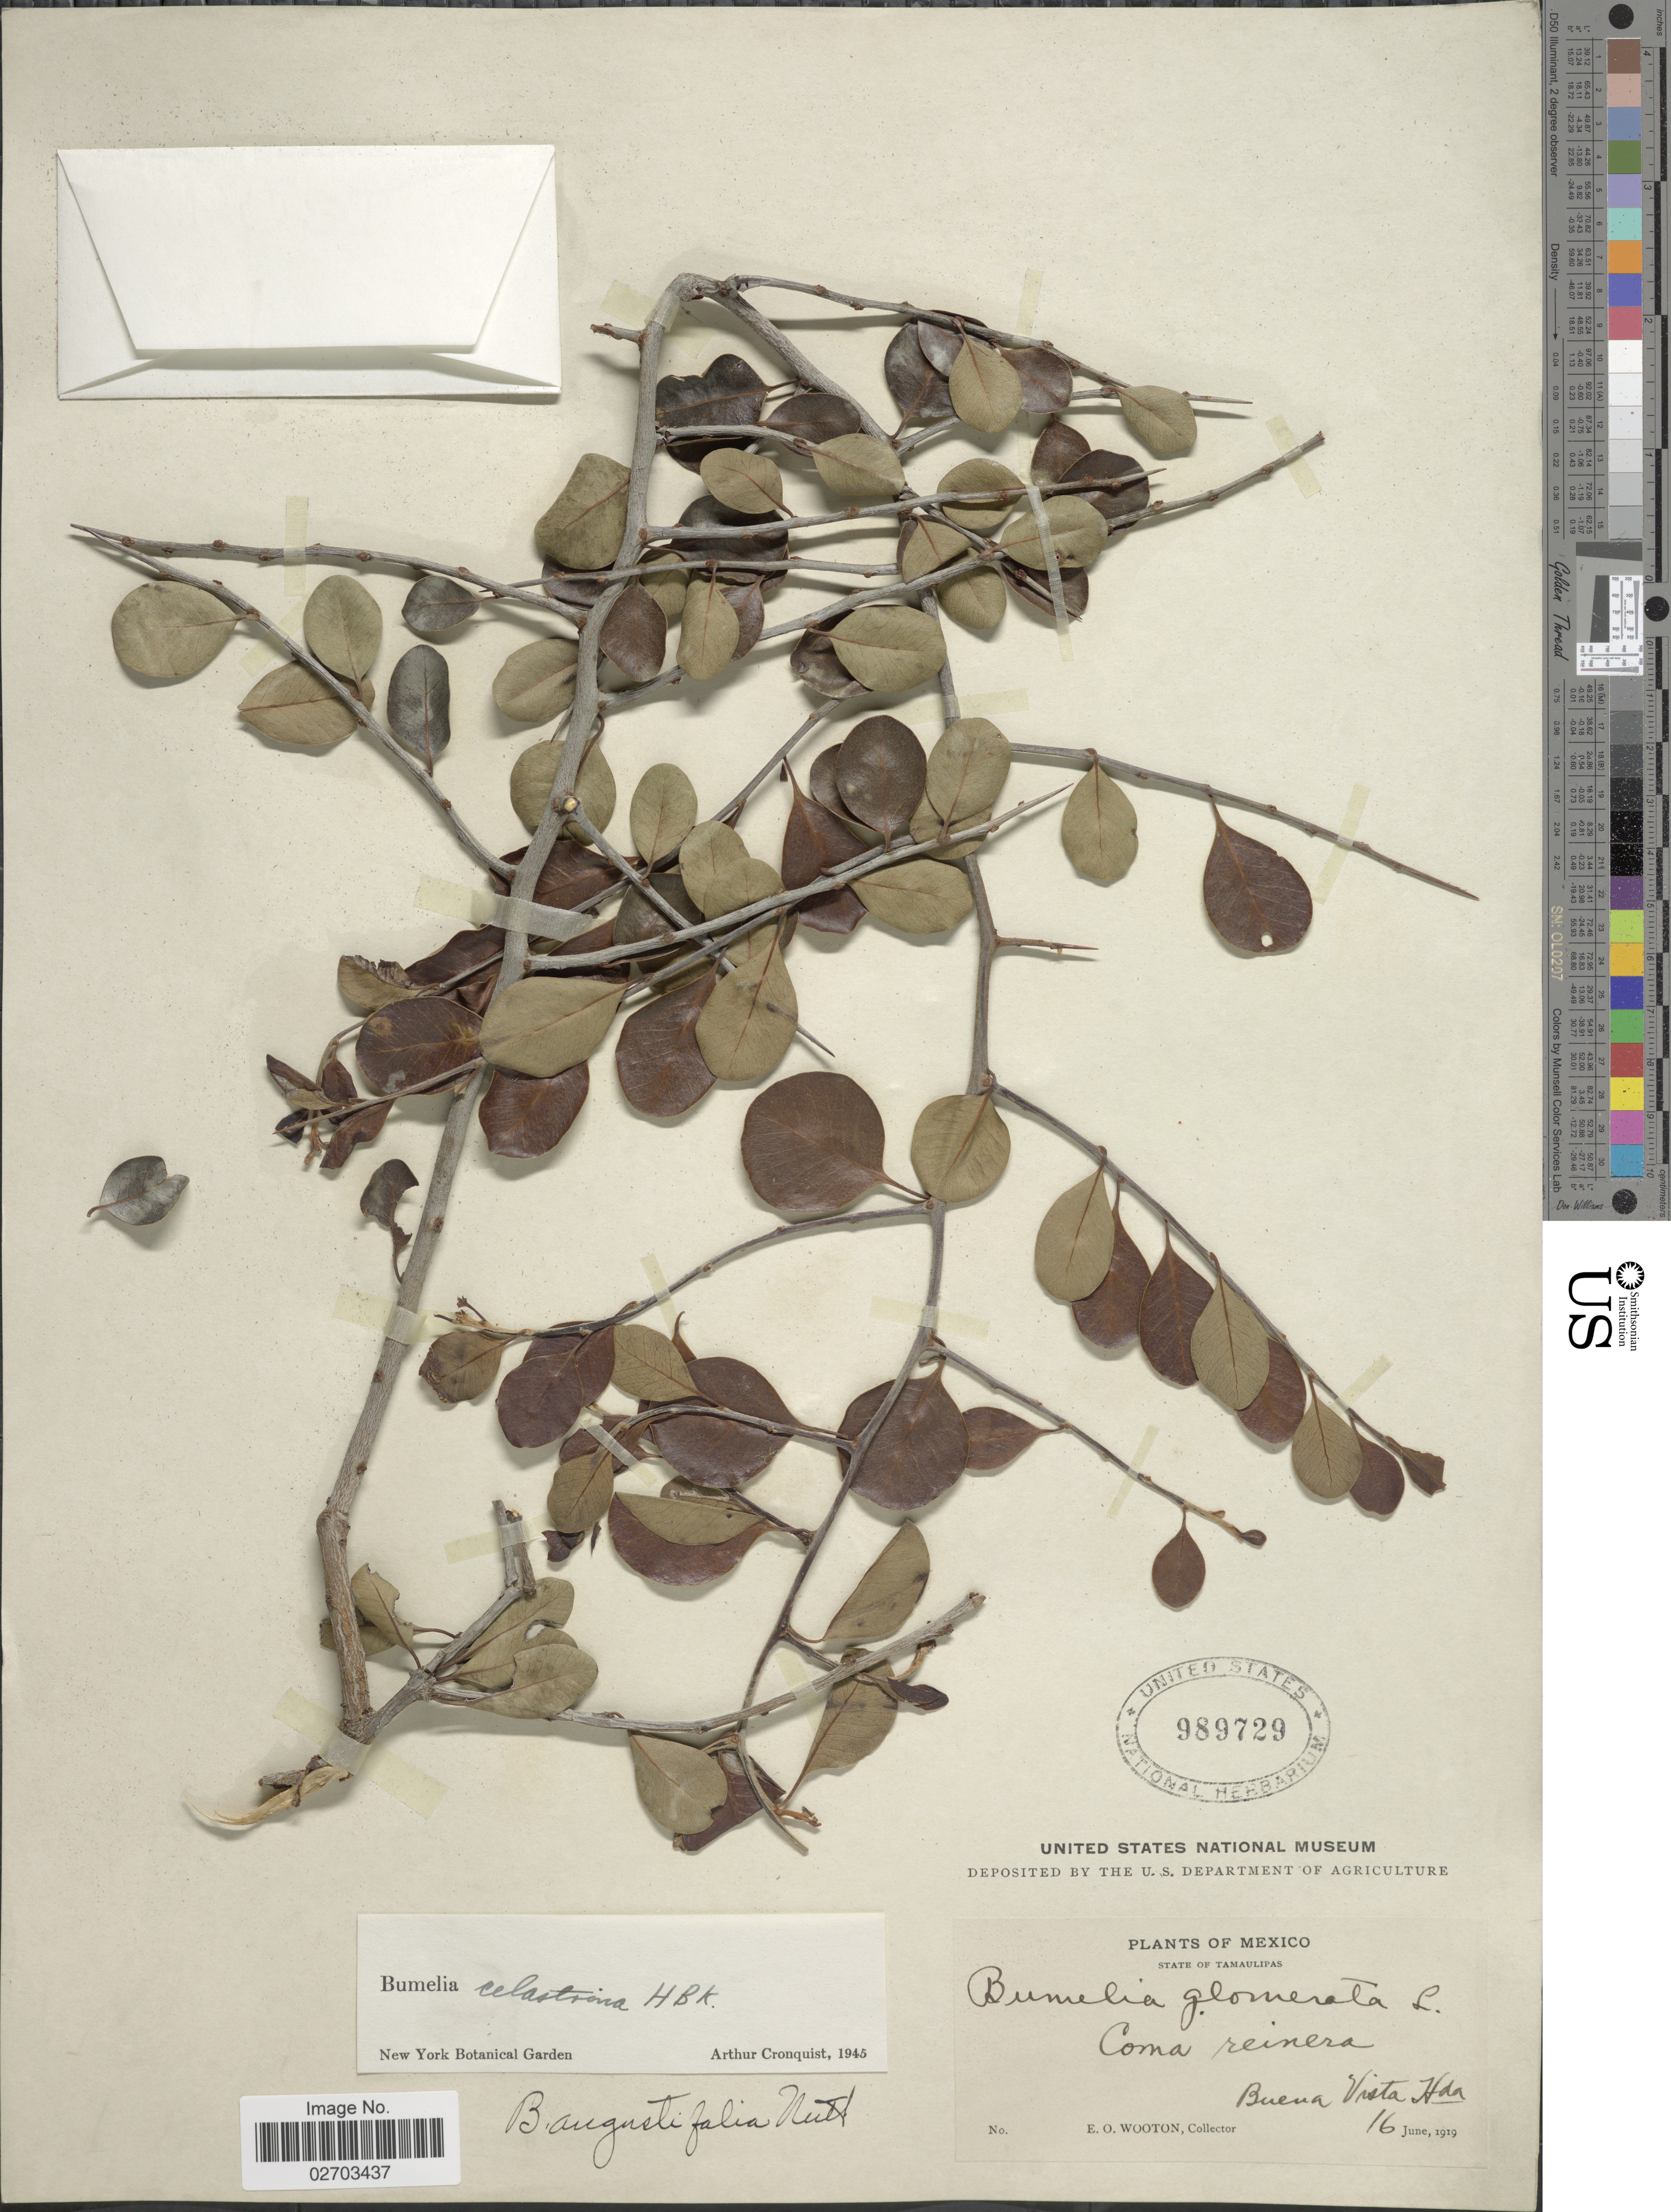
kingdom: Plantae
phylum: Tracheophyta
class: Magnoliopsida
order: Ericales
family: Sapotaceae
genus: Sideroxylon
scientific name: Sideroxylon celastrinum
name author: (Kunth) T.D. Penn.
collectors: E. O. Wooton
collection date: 1919-06-16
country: Mexico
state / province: Tamaulipas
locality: Buena Vista Hda.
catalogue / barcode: US 989729